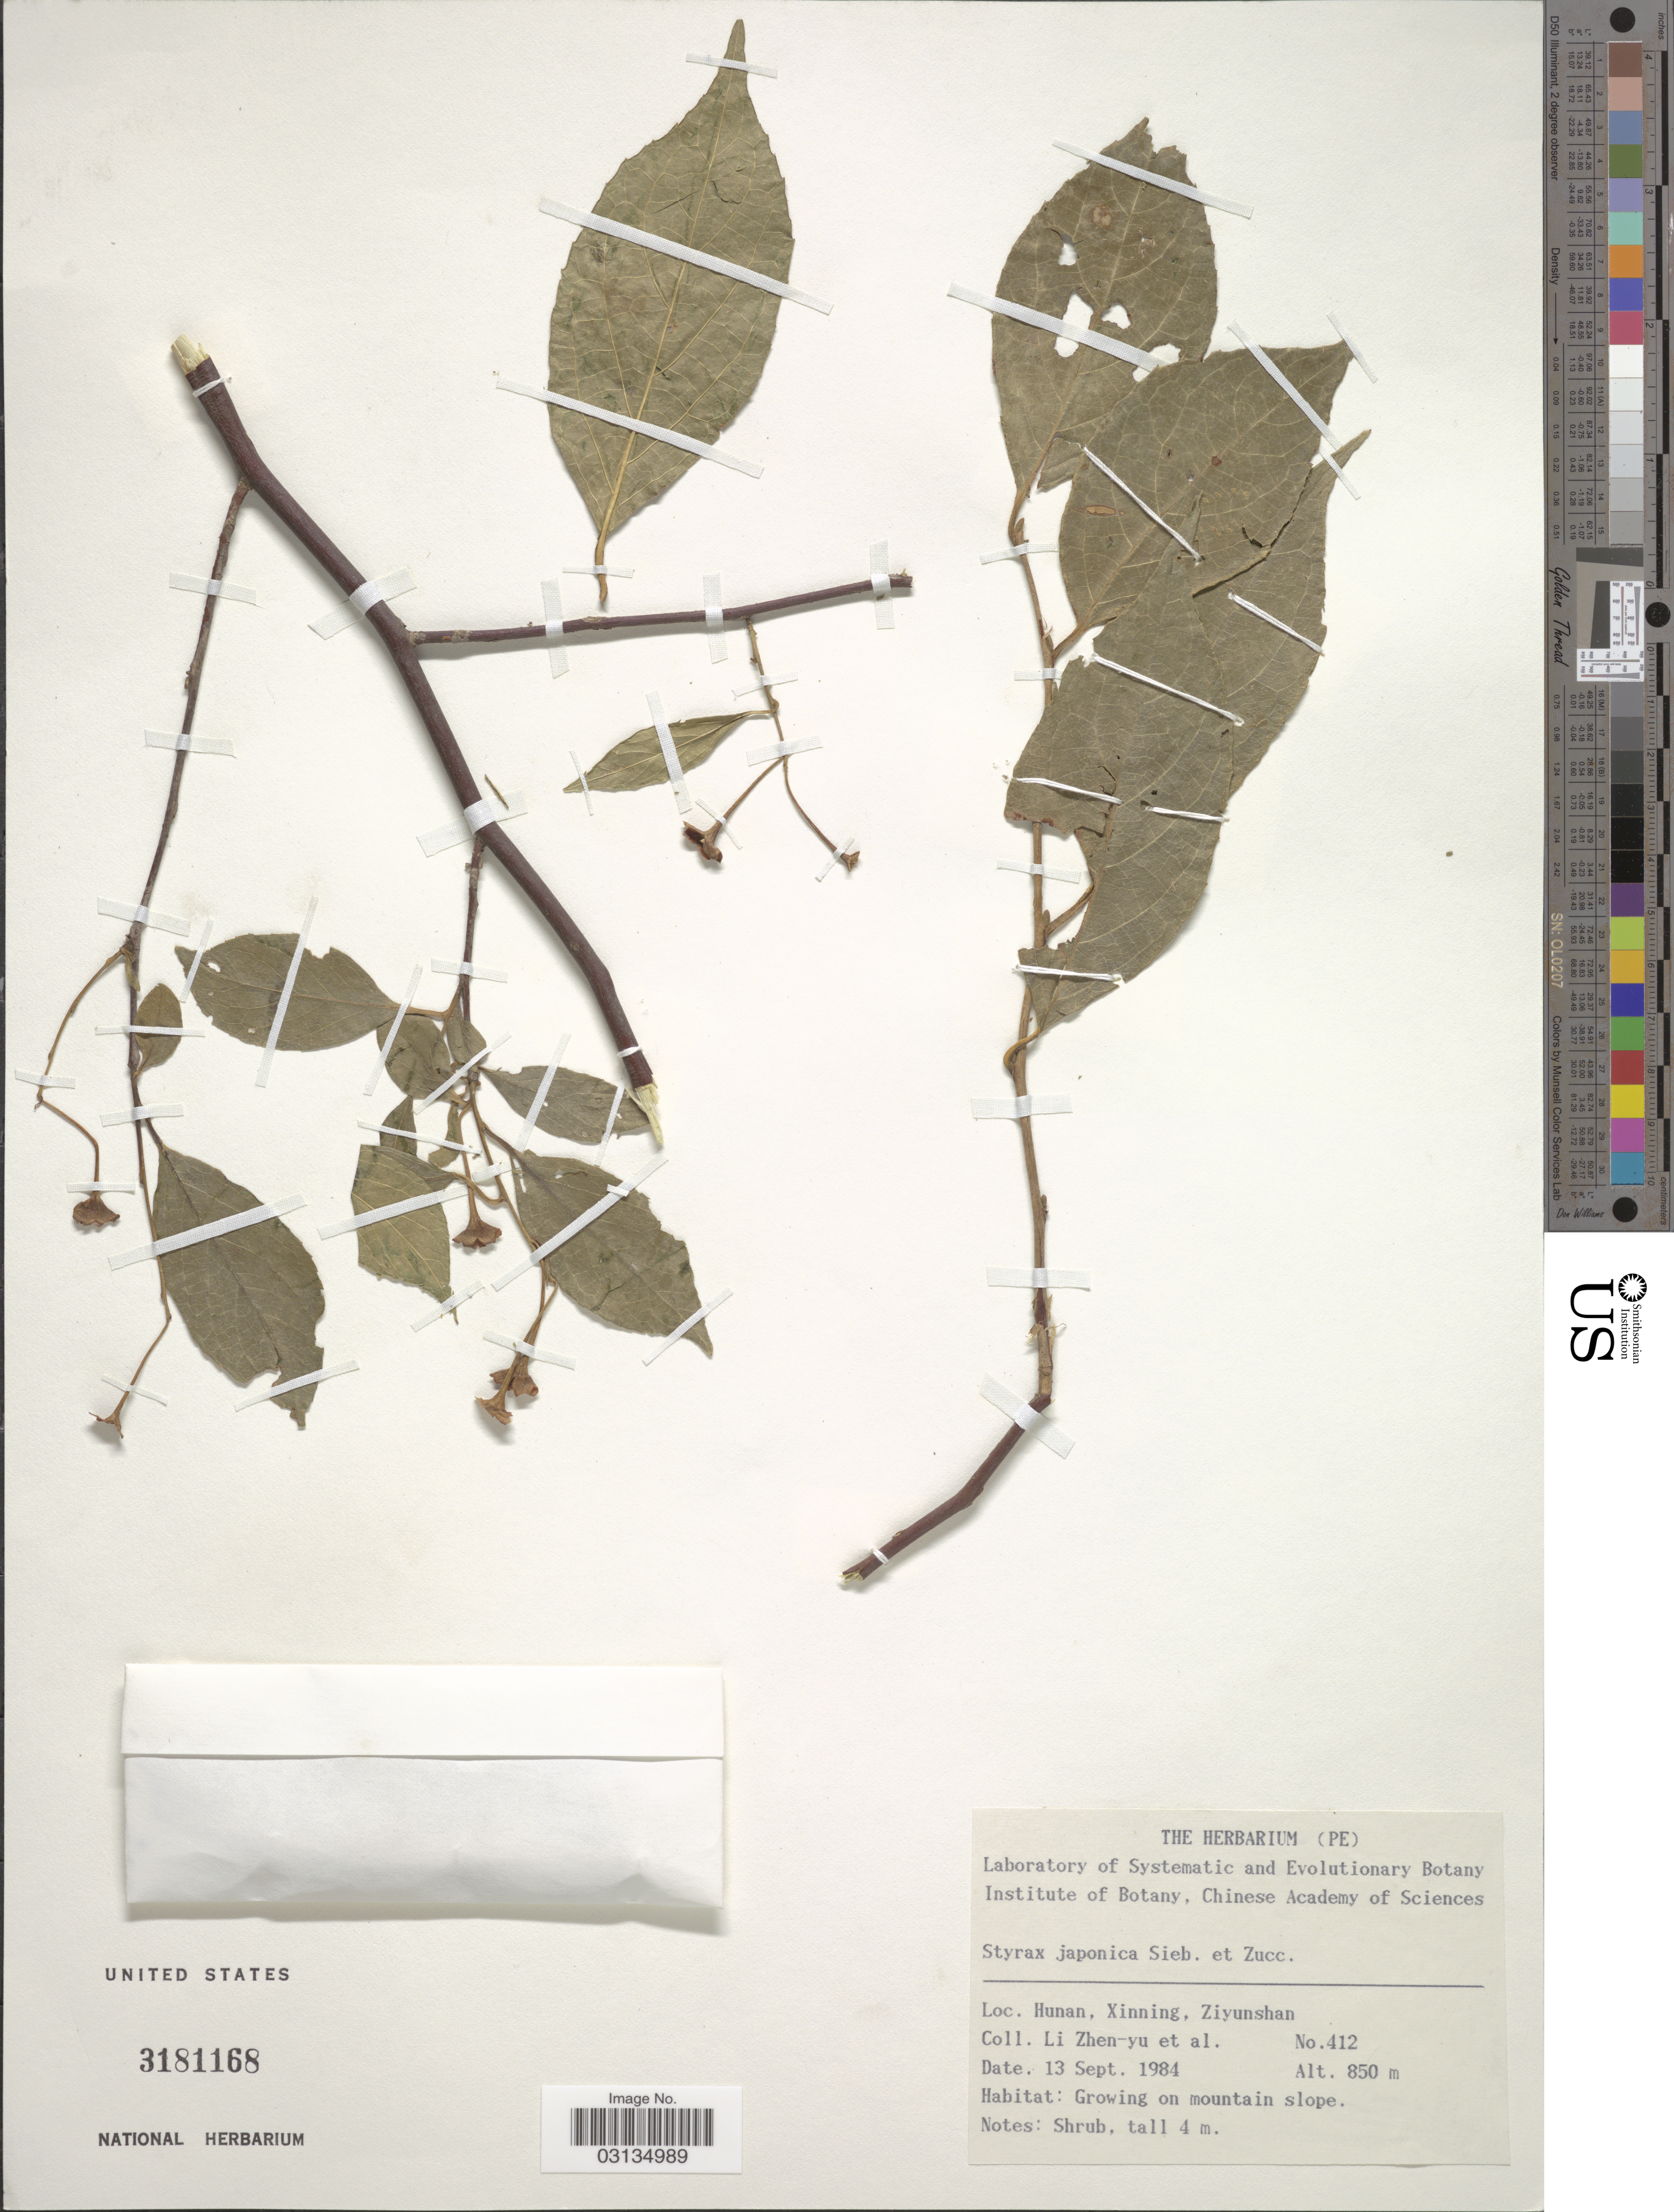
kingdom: Plantae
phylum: Tracheophyta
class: Magnoliopsida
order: Ericales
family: Styracaceae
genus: Styrax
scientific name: Styrax japonicus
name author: Siebold & Zucc.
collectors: L. Zhen-yu & et al.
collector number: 412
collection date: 1984-09-13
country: China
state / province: Hunan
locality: Xinning, Ziyunshan.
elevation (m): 850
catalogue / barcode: US 3181168